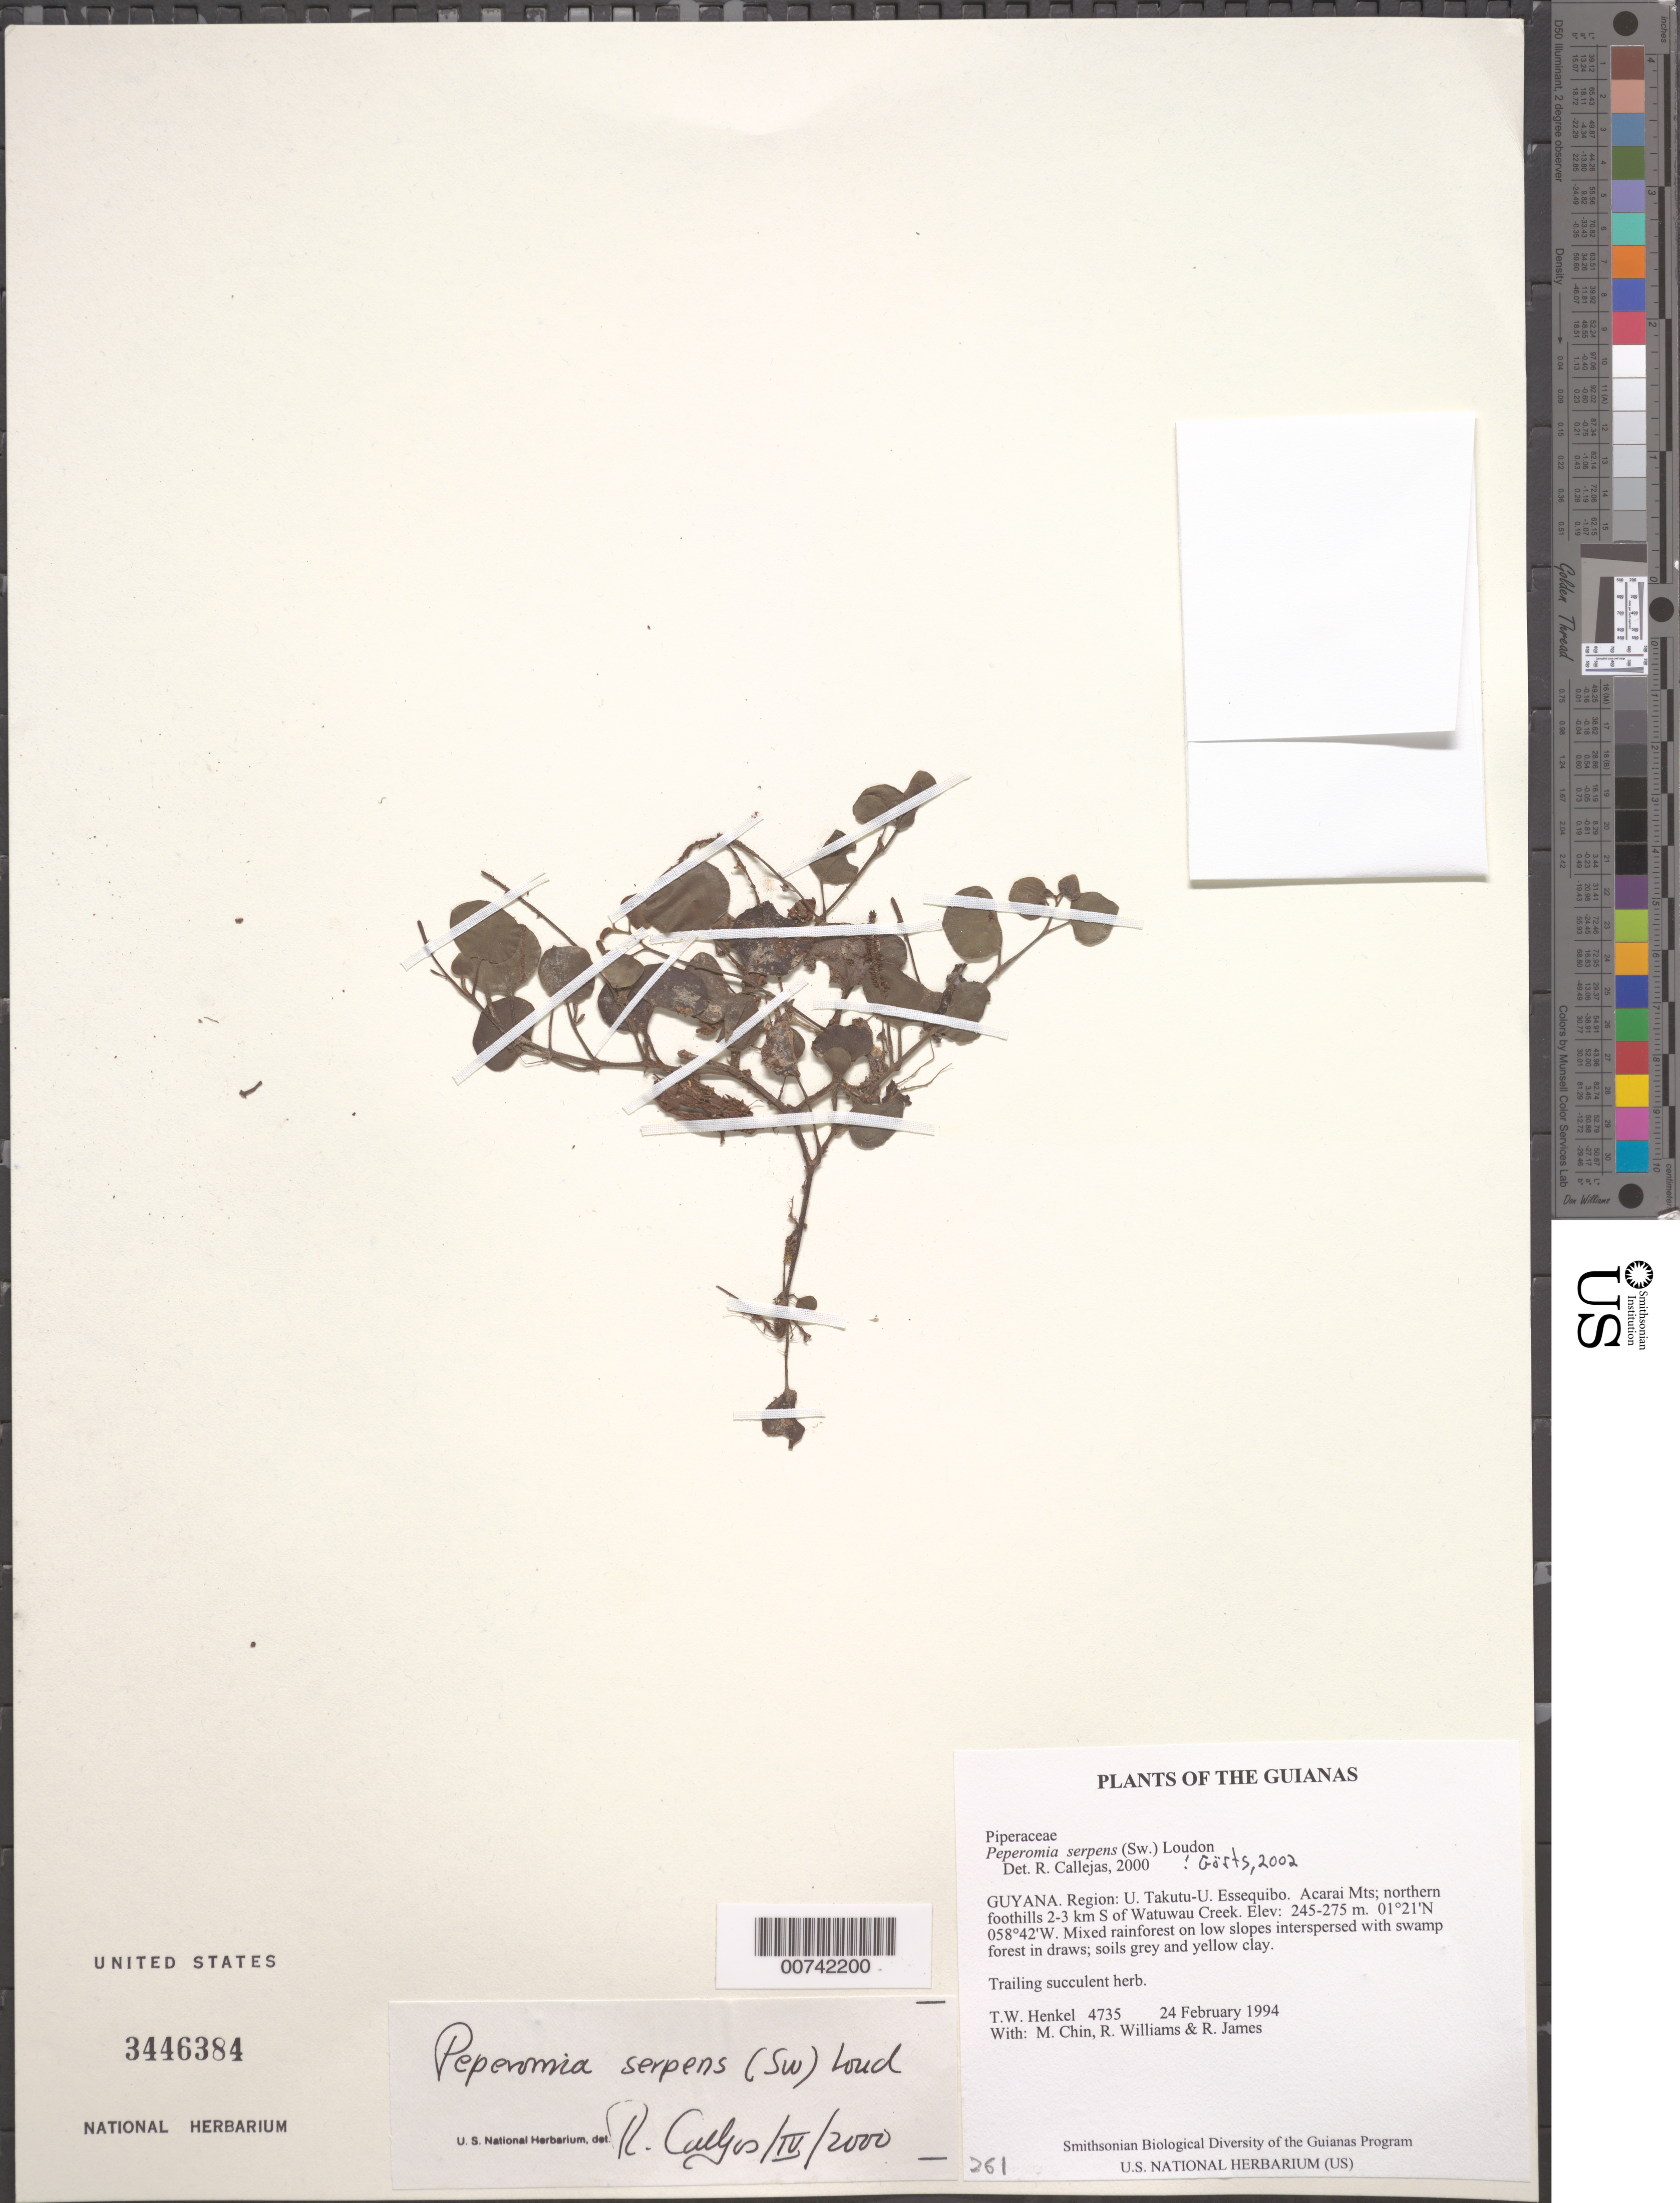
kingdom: Plantae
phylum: Tracheophyta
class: Magnoliopsida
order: Piperales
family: Piperaceae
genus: Peperomia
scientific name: Peperomia serpens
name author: (Sw.) Loudon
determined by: Görts-van Rijn, A. R. A.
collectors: T. Henkel, M. Chin, R. Williams & R. James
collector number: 4735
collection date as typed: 24 February 1994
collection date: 1994-02-24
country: Guyana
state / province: U. Takutu-U. Essequibo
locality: Acarai Mts; northern foothills 2-3 km S of Watuwau Creek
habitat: Mixed rainforest on low slopes interspersed with swamp forest in draws; soils grey and yellow clay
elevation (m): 245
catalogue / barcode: US 3446384